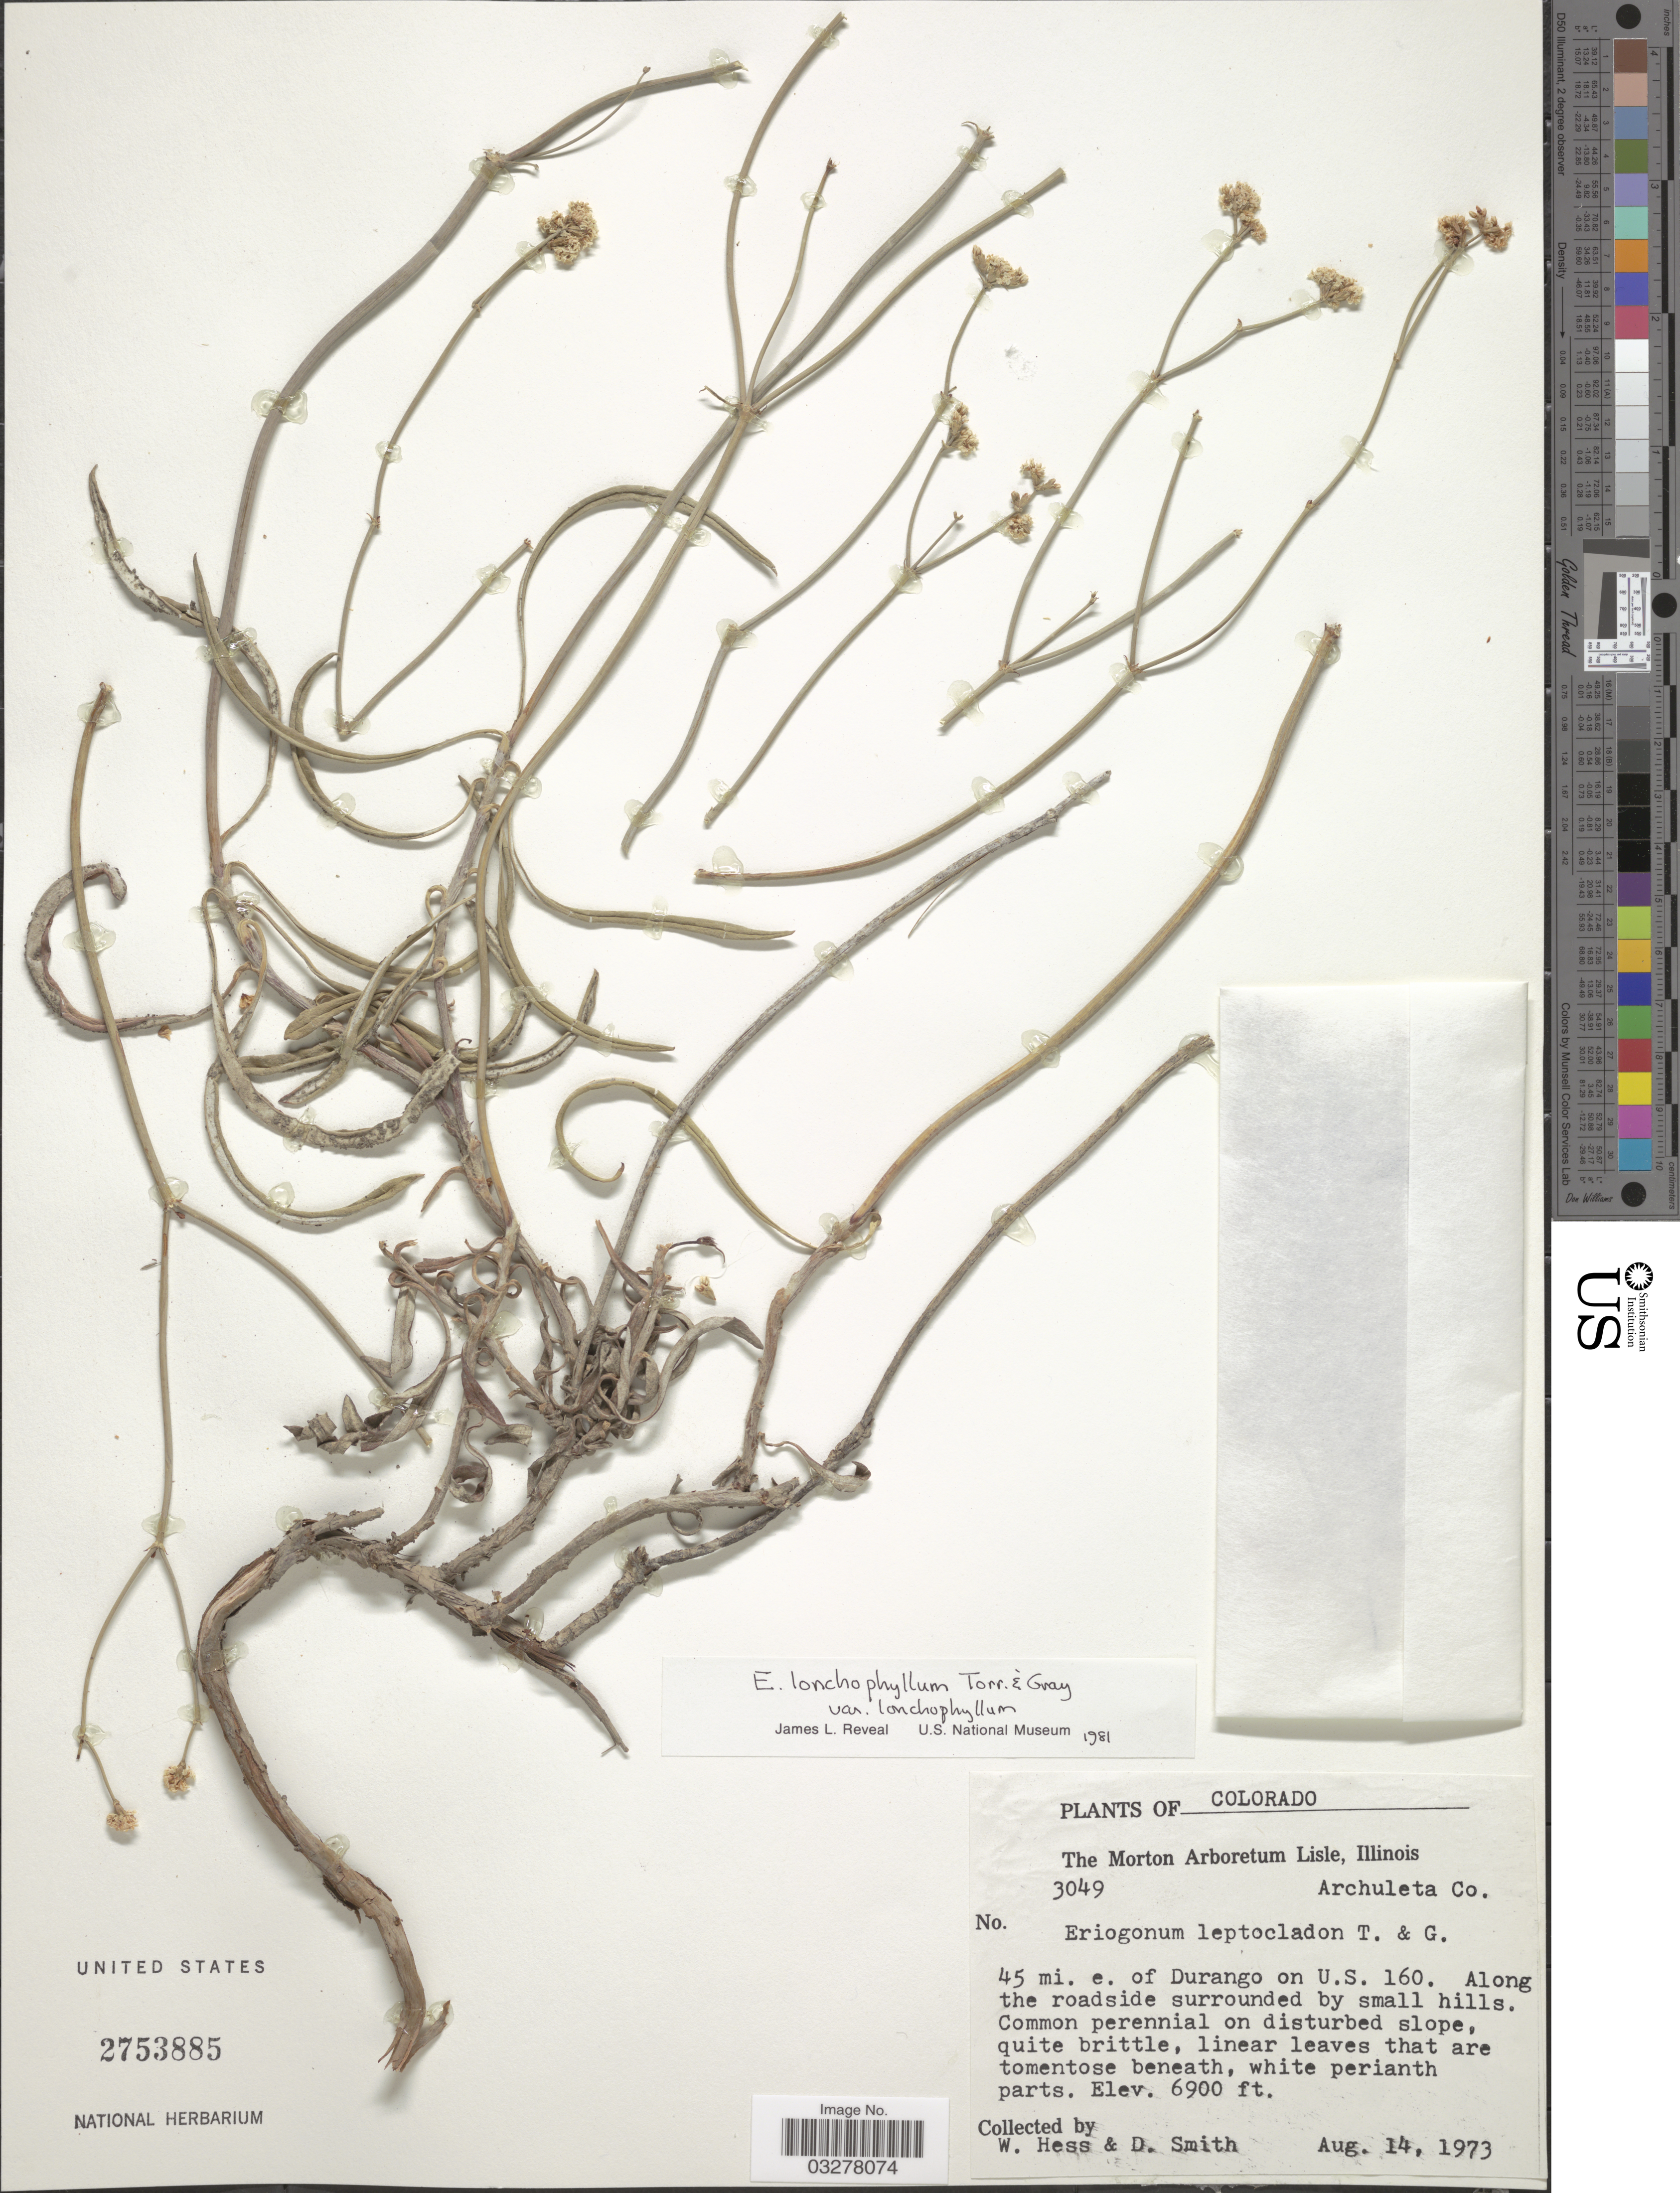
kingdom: Plantae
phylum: Tracheophyta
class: Magnoliopsida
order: Caryophyllales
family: Polygonaceae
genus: Eriogonum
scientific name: Eriogonum lonchophyllum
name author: Torr. & A. Gray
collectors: W. Hess & D. Smith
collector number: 3049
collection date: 1973-08-14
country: United States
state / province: Colorado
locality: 45 mi. e. of Durango on U. S. 160. Archuleta Co.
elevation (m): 2103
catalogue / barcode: US 2753885